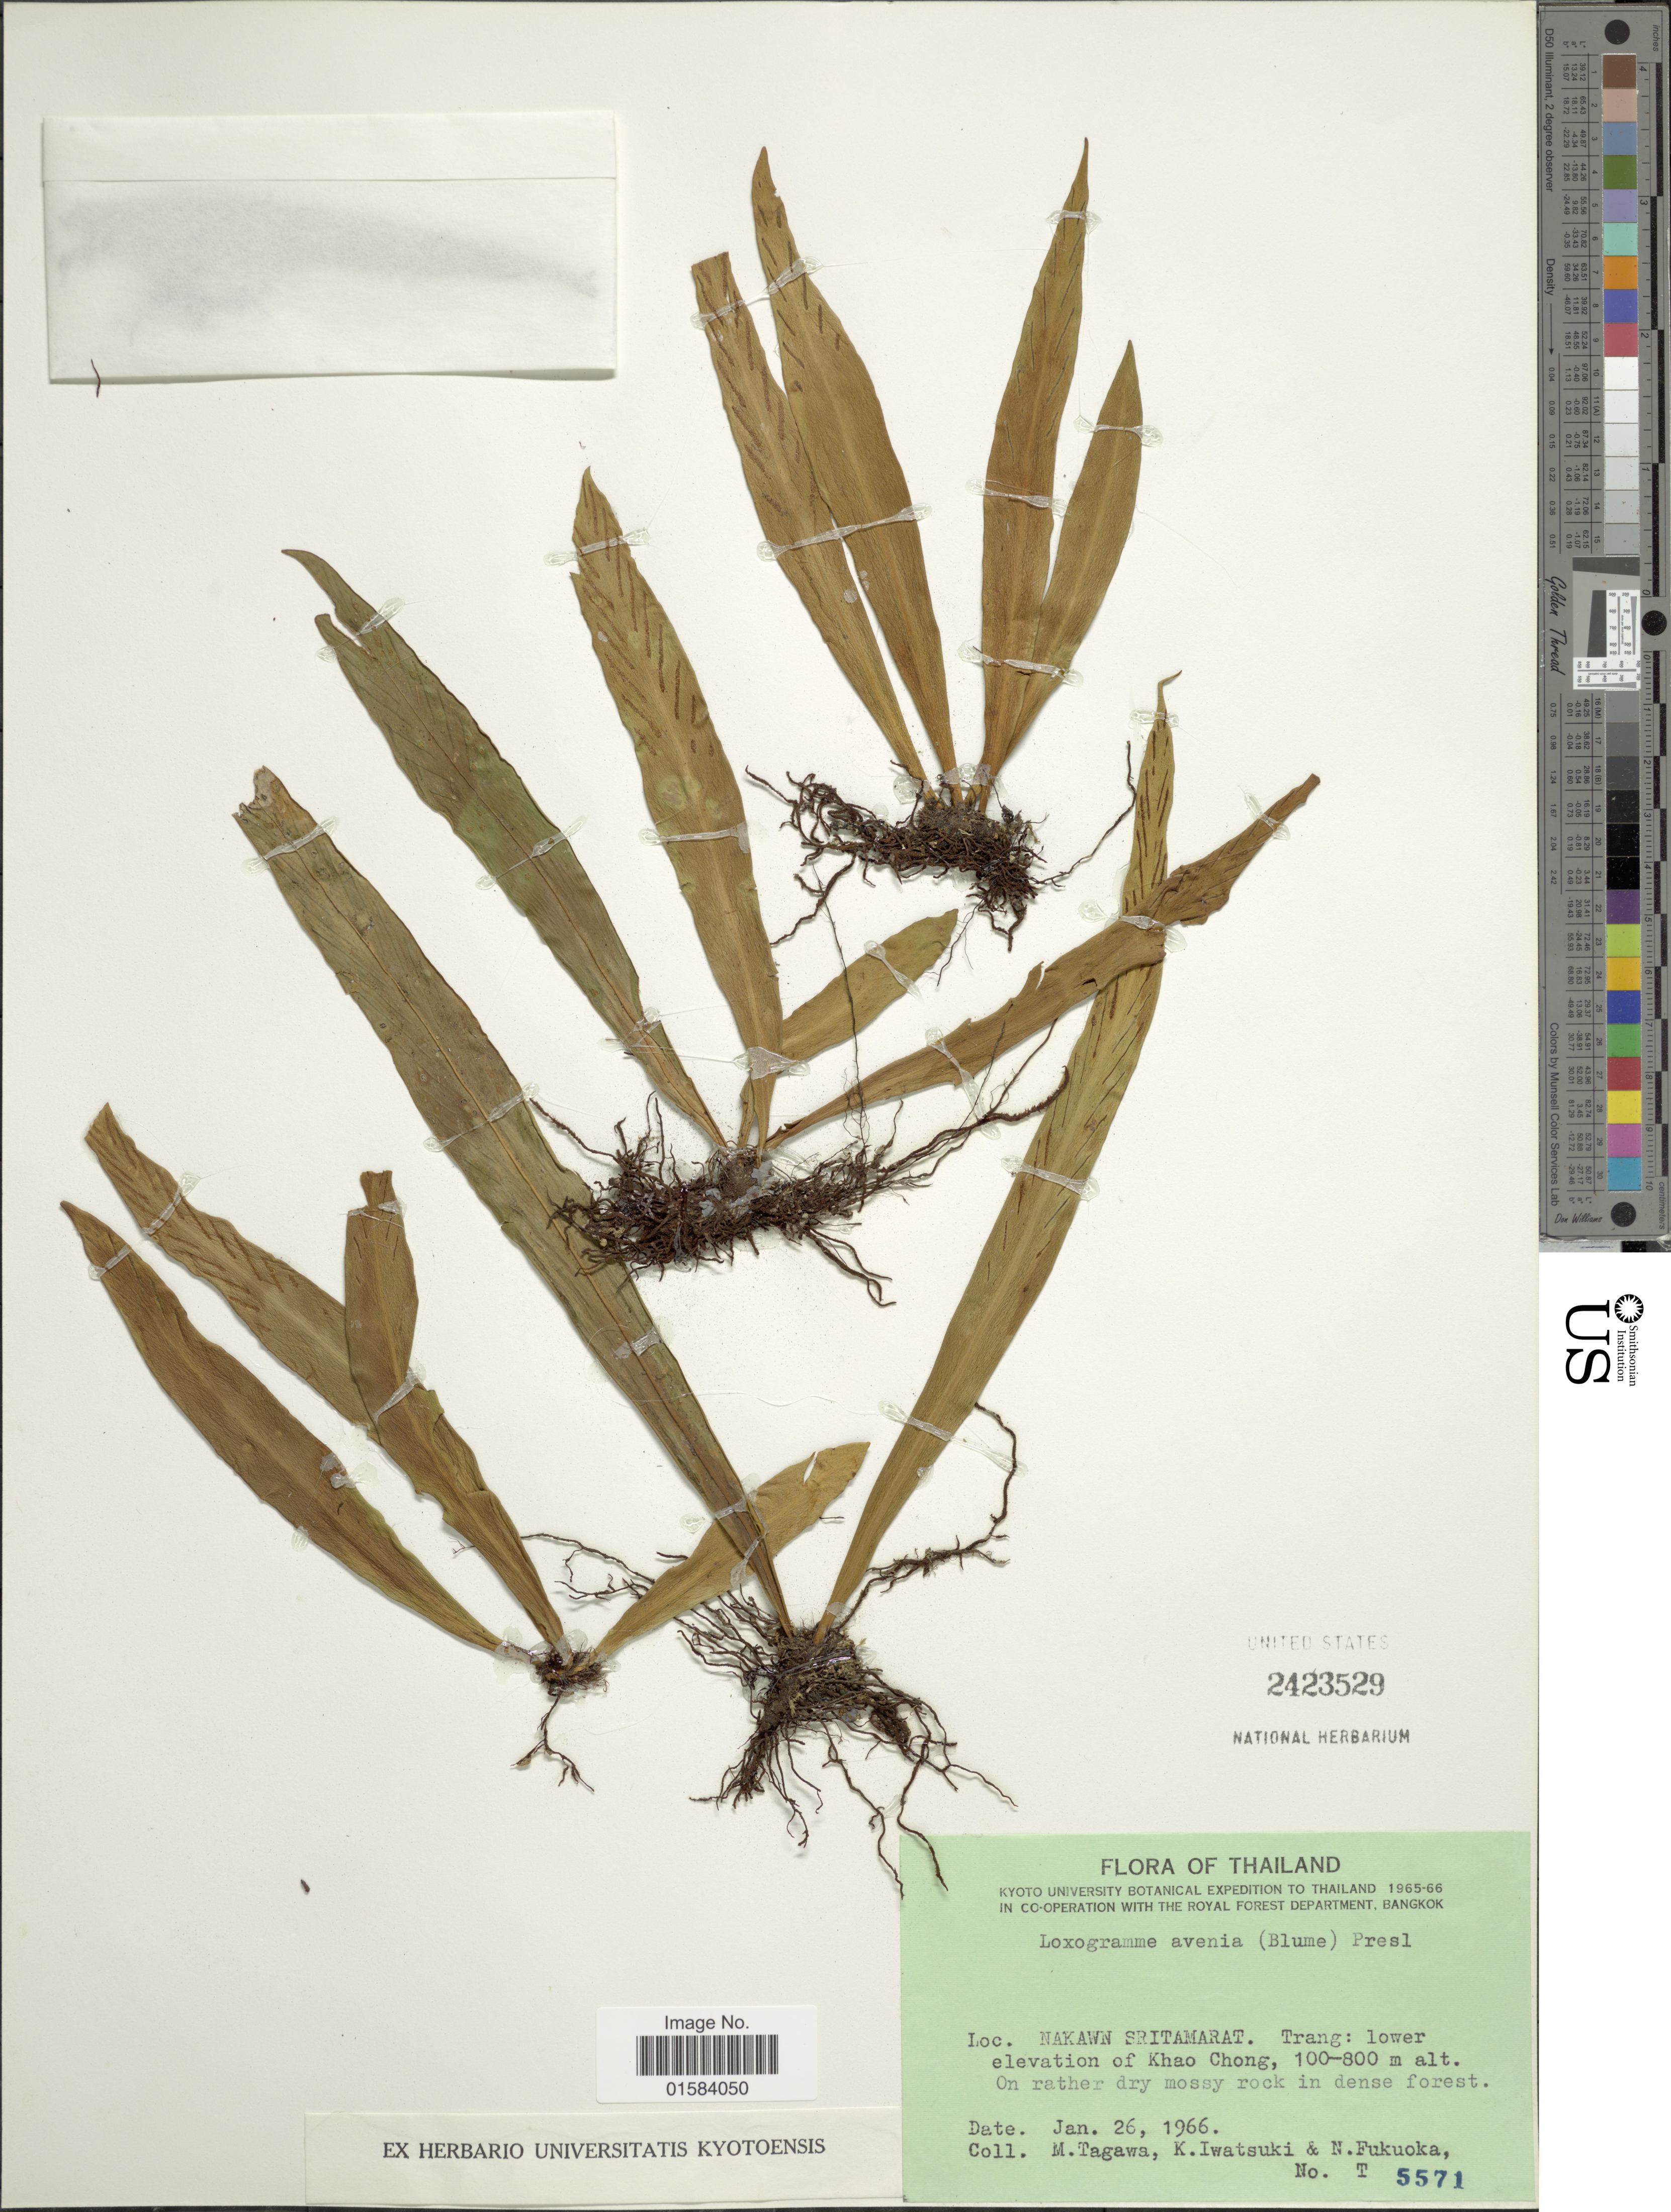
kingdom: Plantae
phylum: Tracheophyta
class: Polypodiopsida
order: Polypodiales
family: Polypodiaceae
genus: Loxogramme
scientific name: Loxogramme avenia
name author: (Blume) C. Presl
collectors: M. Tagawa, K. Iwatsuki & N. Fukuoka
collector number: T 5571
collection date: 1966-01-26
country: Thailand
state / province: Trang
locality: Nakawn Sritamarat. Trang: lower elevation of Khao Chong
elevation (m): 100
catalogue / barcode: US 2423529